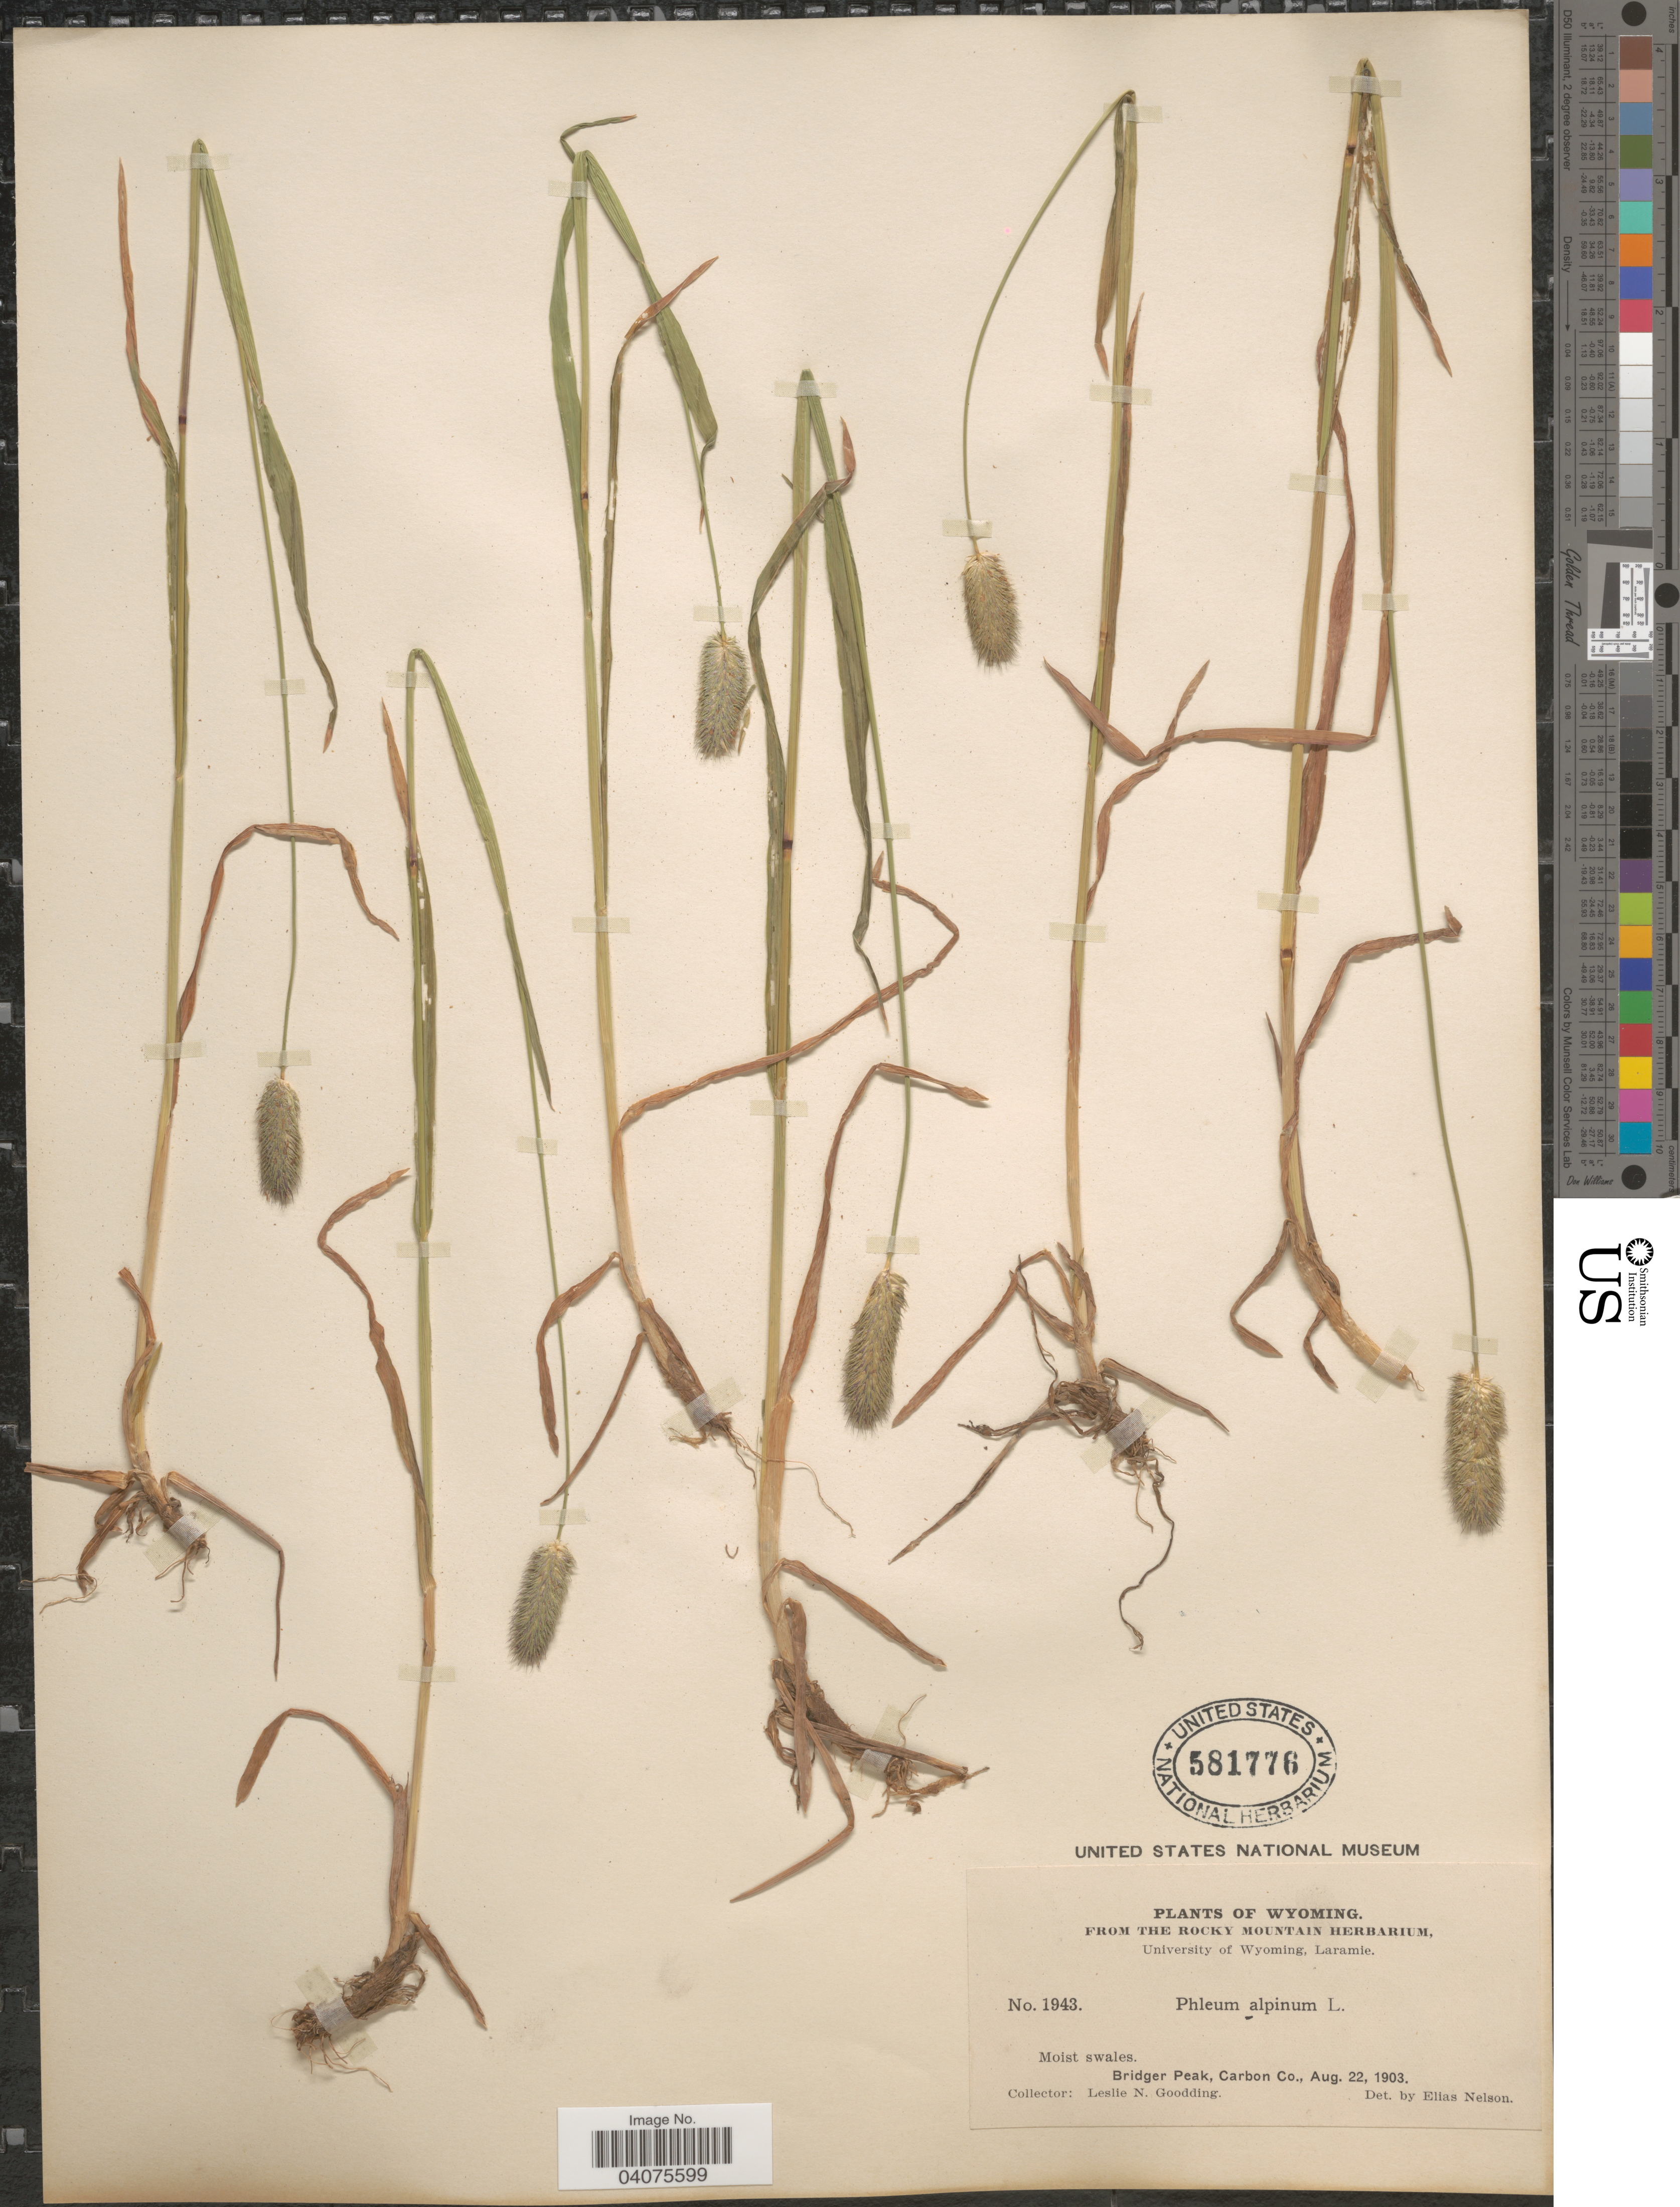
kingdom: Plantae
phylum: Tracheophyta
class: Liliopsida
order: Poales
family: Poaceae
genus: Phleum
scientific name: Phleum alpinum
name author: L.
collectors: L. N. Goodding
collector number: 1943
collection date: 1903-08-22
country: United States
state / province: Wyoming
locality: Bridger Peak, Carbon Co.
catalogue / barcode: US 581776